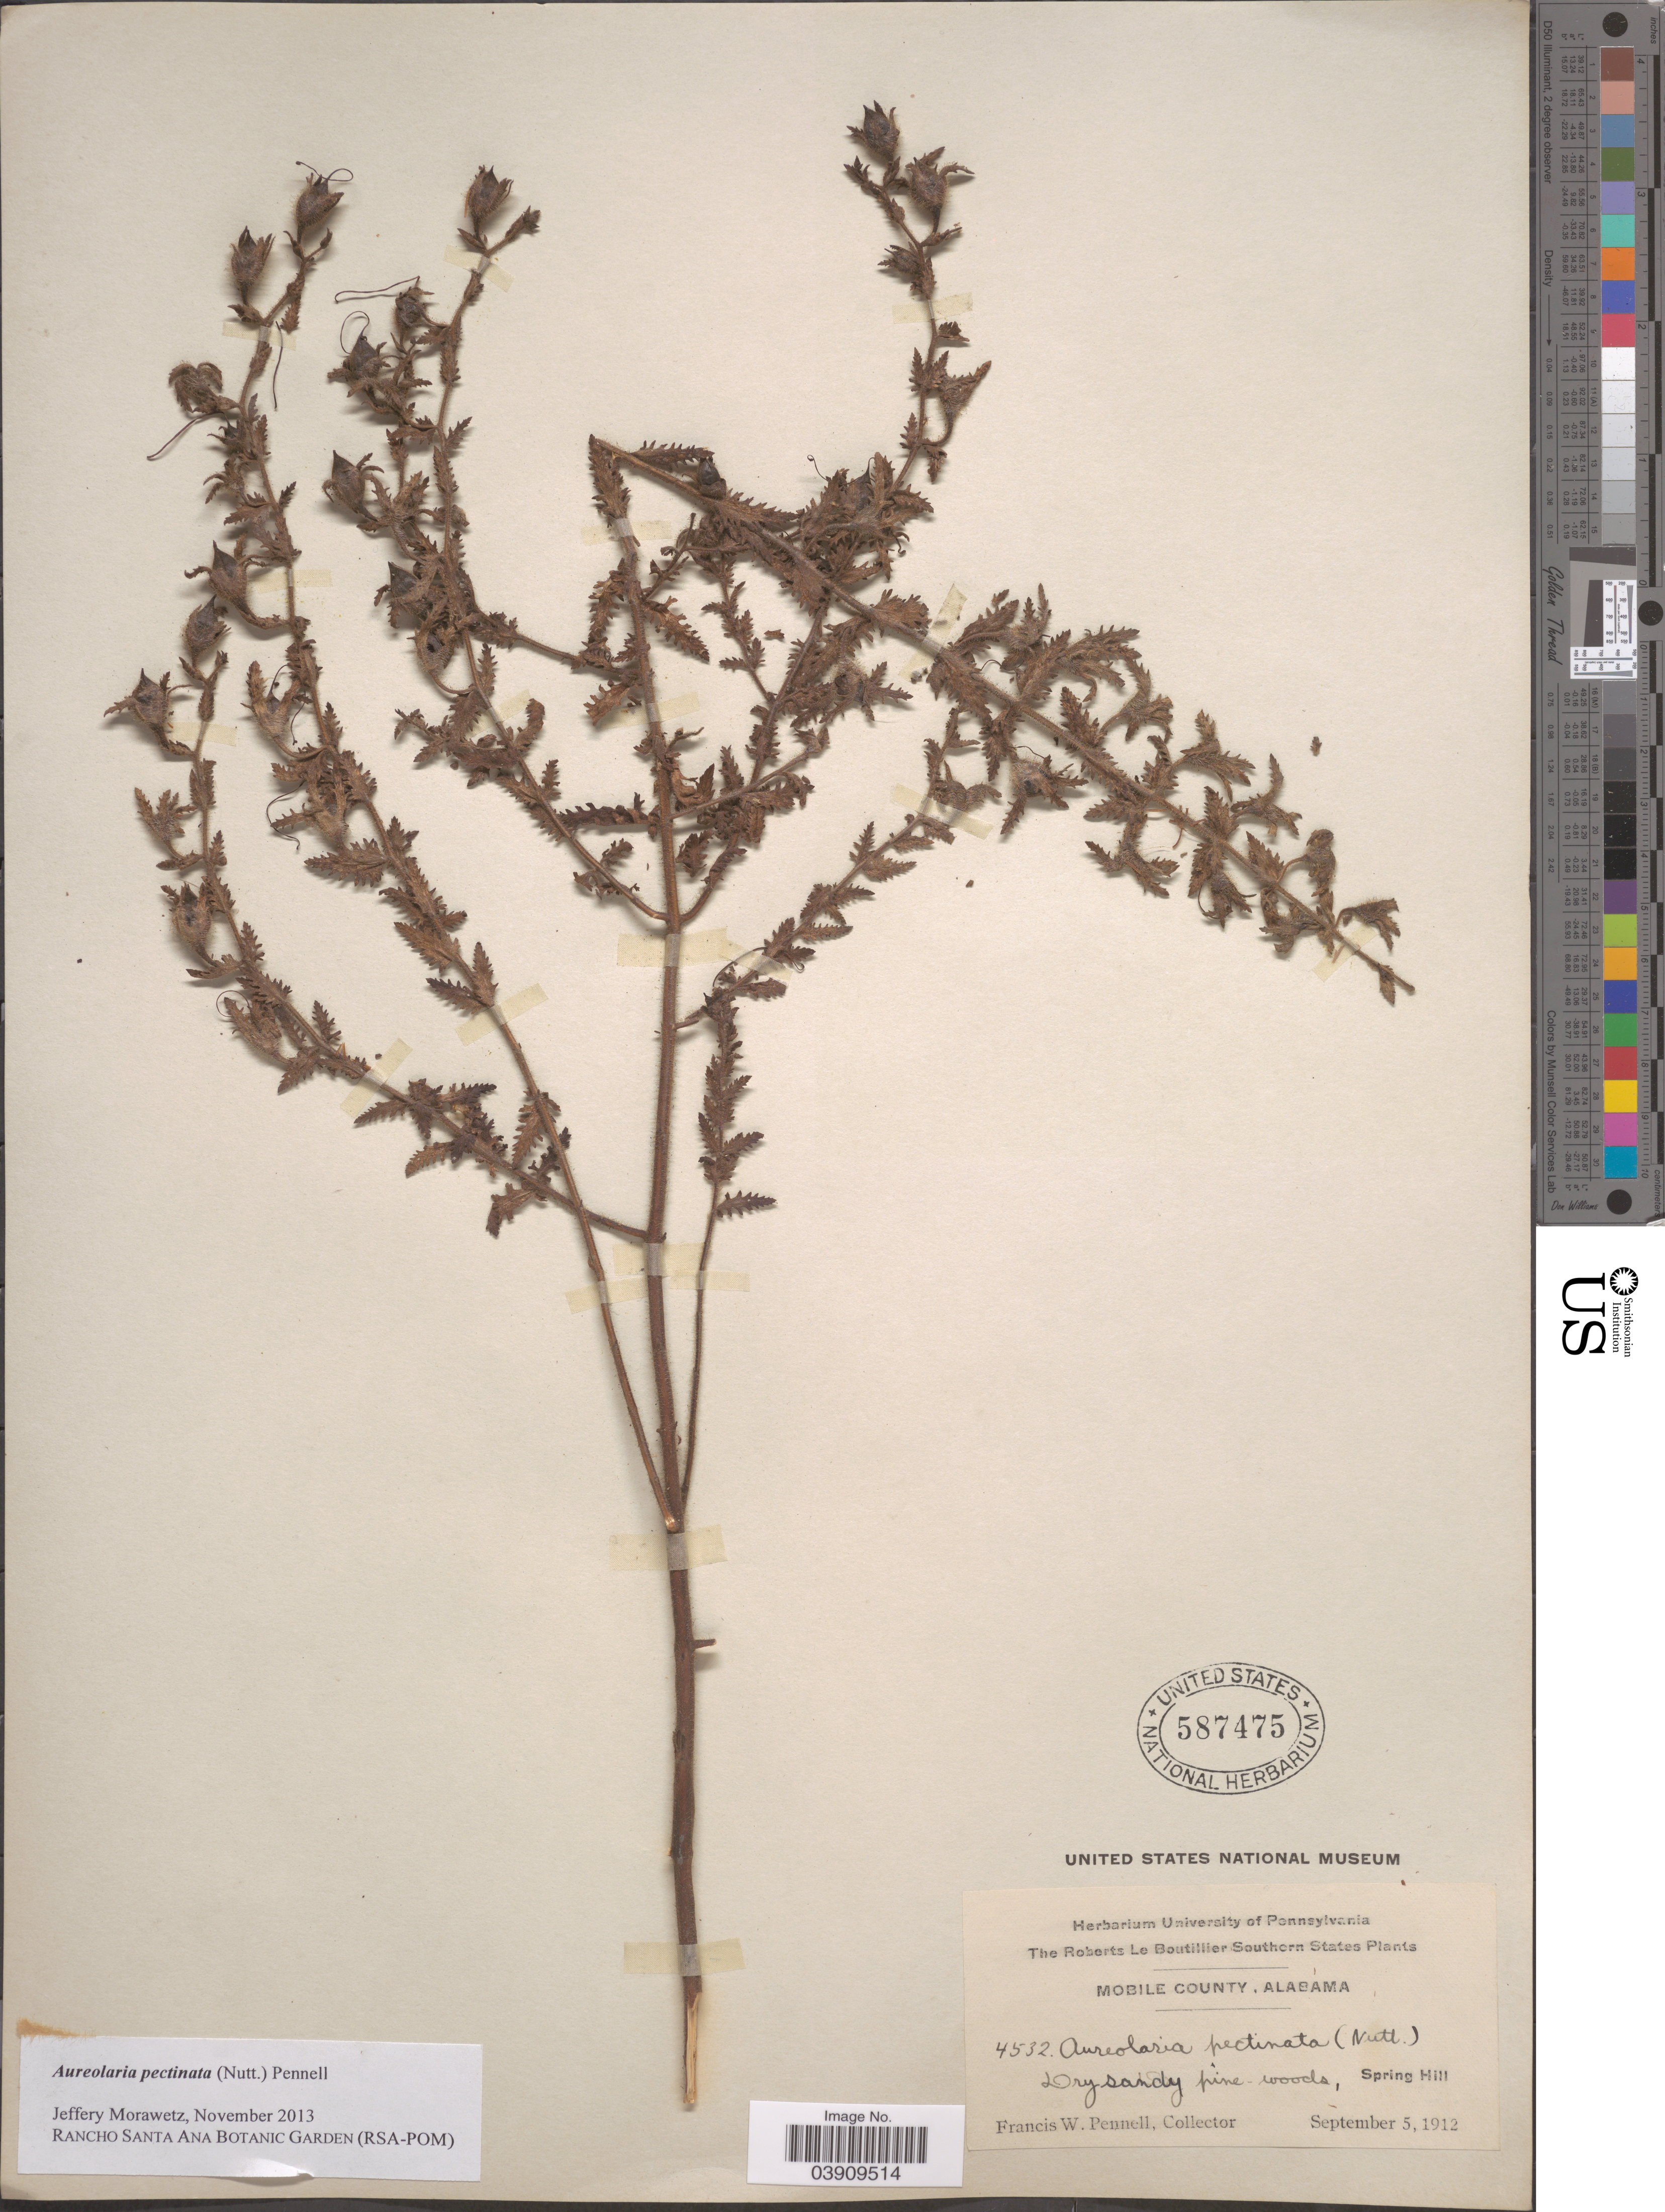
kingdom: Plantae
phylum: Tracheophyta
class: Magnoliopsida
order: Lamiales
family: Orobanchaceae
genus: Aureolaria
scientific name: Aureolaria pectinata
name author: (Nutt.) Pennell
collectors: F. W. Pennell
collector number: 4532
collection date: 1912-09-05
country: United States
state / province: Alabama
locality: Southern States. Mobile County. Spring Hill.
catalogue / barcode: US 587475